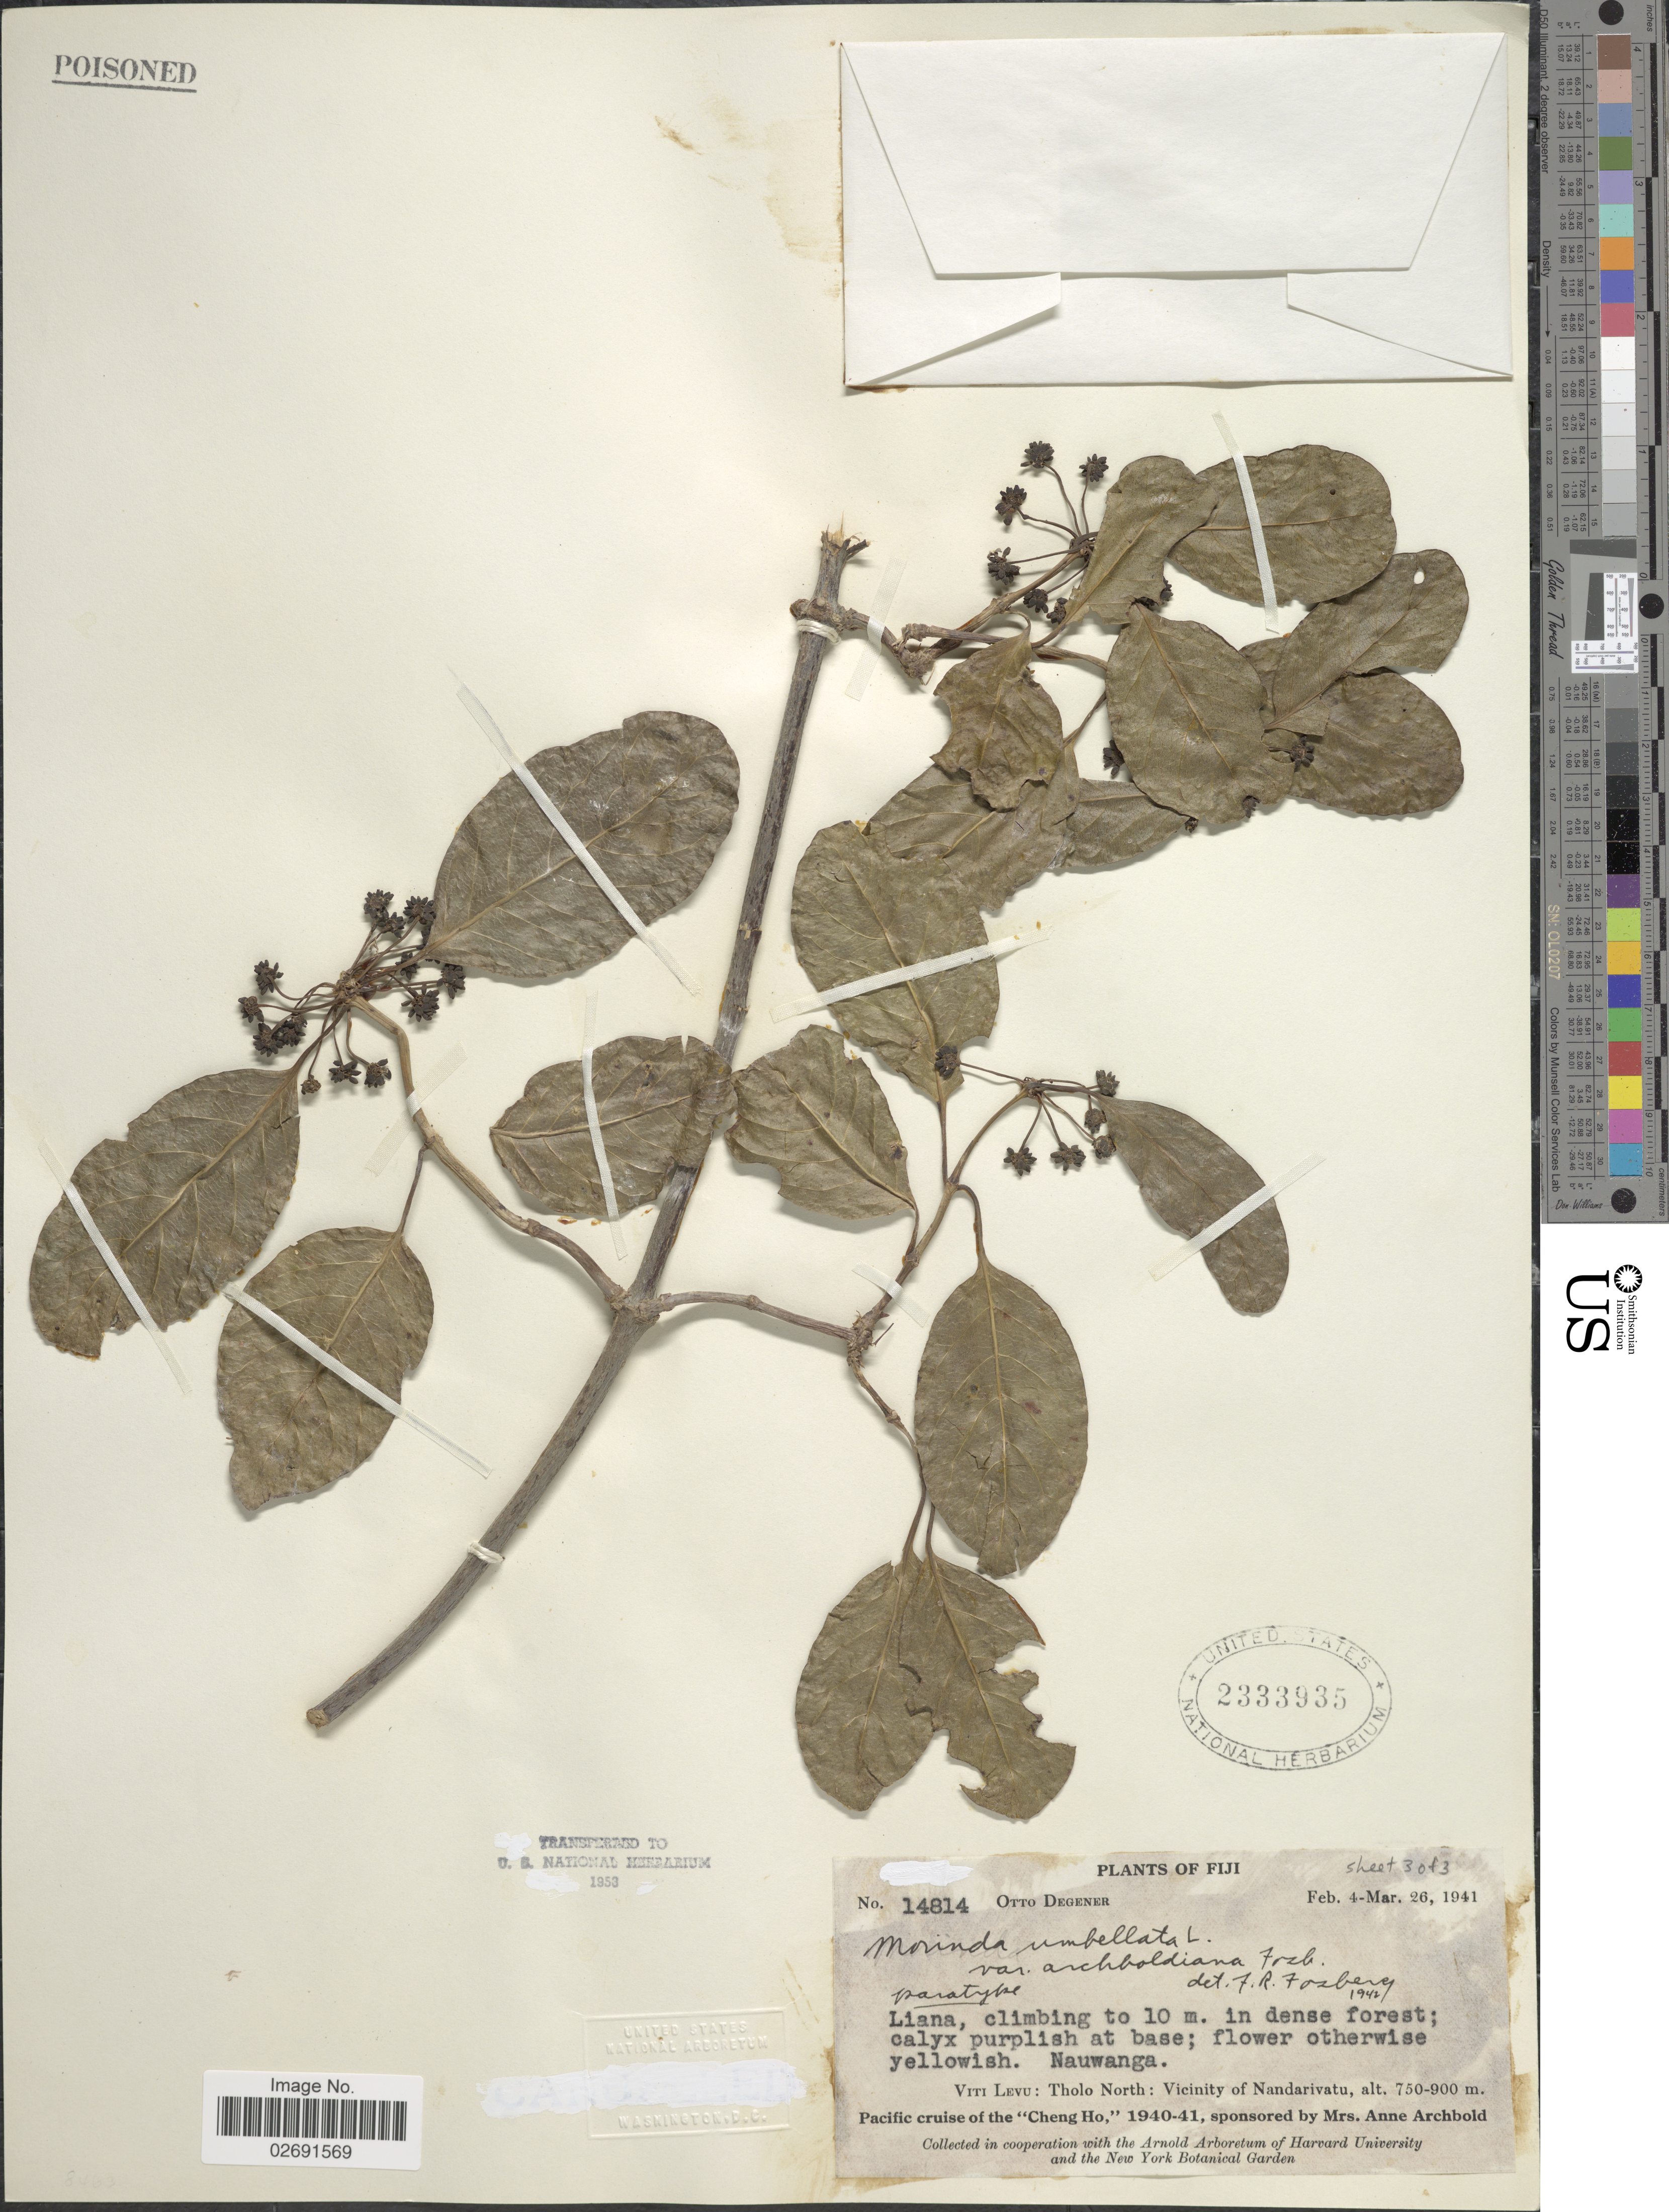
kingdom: Plantae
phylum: Tracheophyta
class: Magnoliopsida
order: Gentianales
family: Rubiaceae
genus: Gynochthodes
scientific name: Gynochthodes bucidifolia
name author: (A. Gray) Razafim. & B. Bremer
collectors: O. Degener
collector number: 14814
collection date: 1941-02-04/1941-03-26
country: Fiji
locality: Nauwanga, Viti-Levu: Tholo North: Vicinity of Nandarivatu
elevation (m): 750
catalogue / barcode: US 2333935